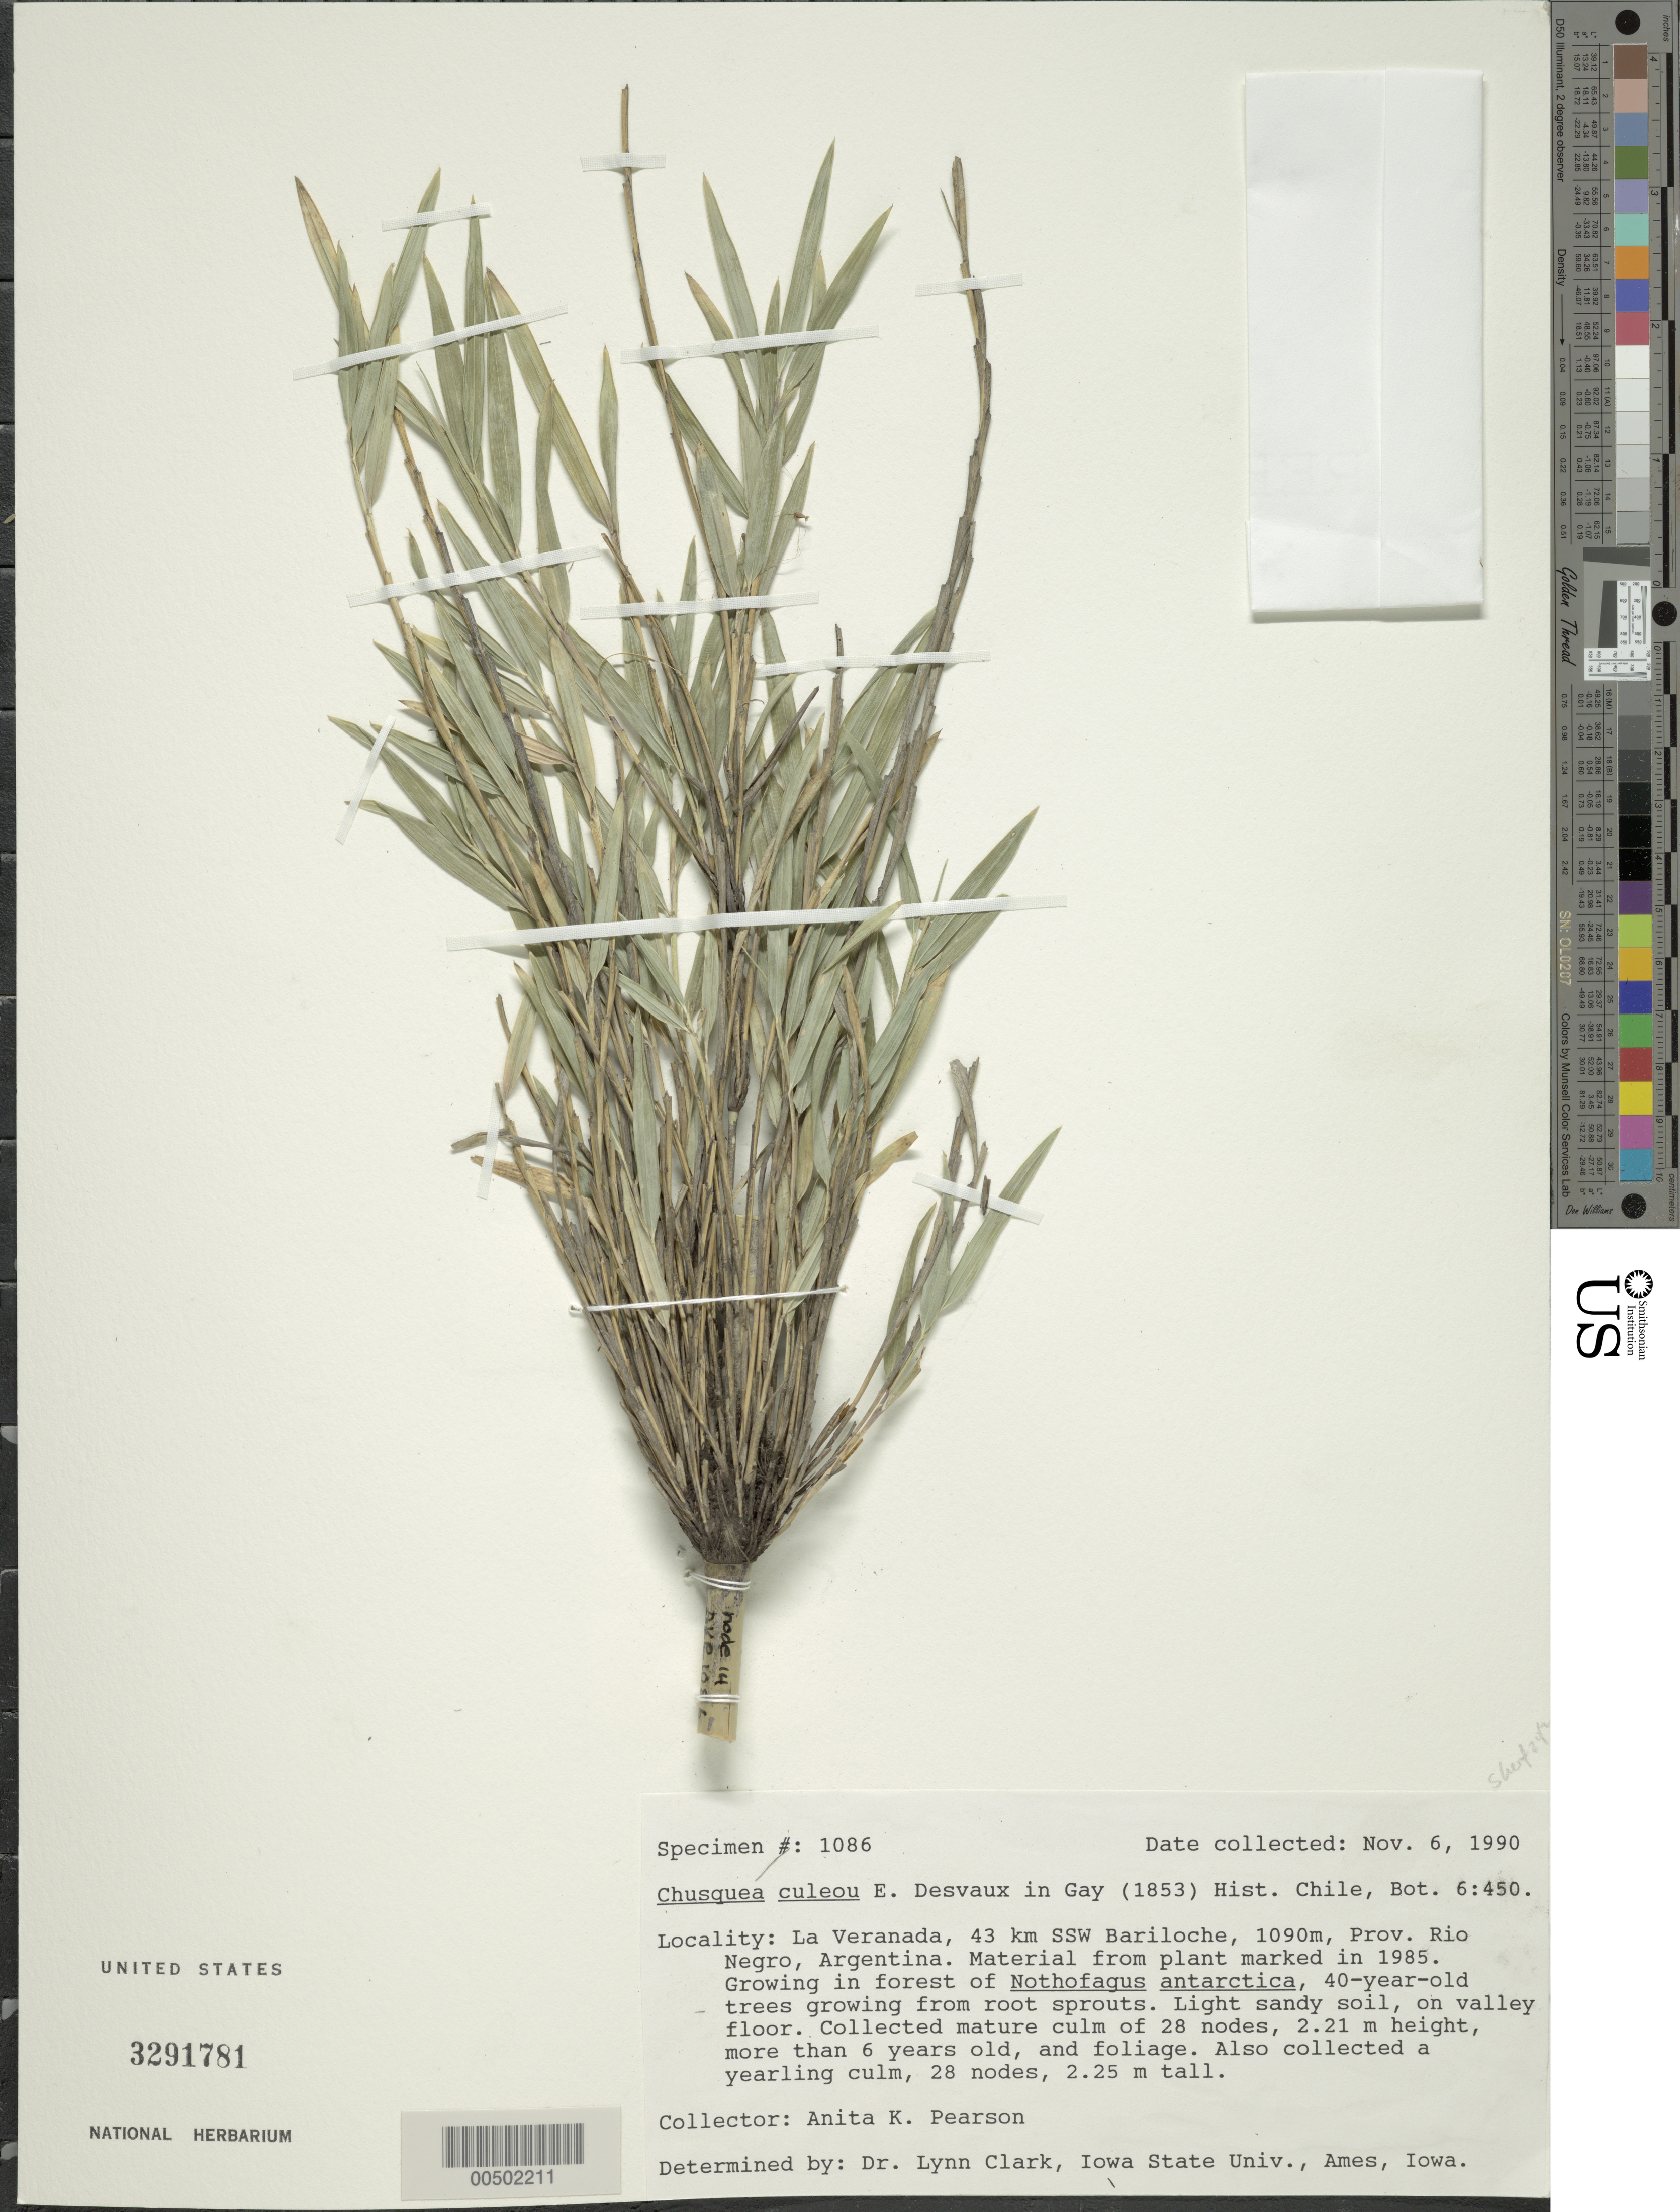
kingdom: Plantae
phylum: Tracheophyta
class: Liliopsida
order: Poales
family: Poaceae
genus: Chusquea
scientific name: Chusquea culeou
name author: É. Desv.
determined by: Clark, Lynn G., (ISC), Iowa State University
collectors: A. K. Pearson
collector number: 1086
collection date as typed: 06 Nov 1990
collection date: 1990-11-06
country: Argentina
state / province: Río Negro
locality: La Veranada, 43 km SSW of Bariloche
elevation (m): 1090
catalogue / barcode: US 3291781